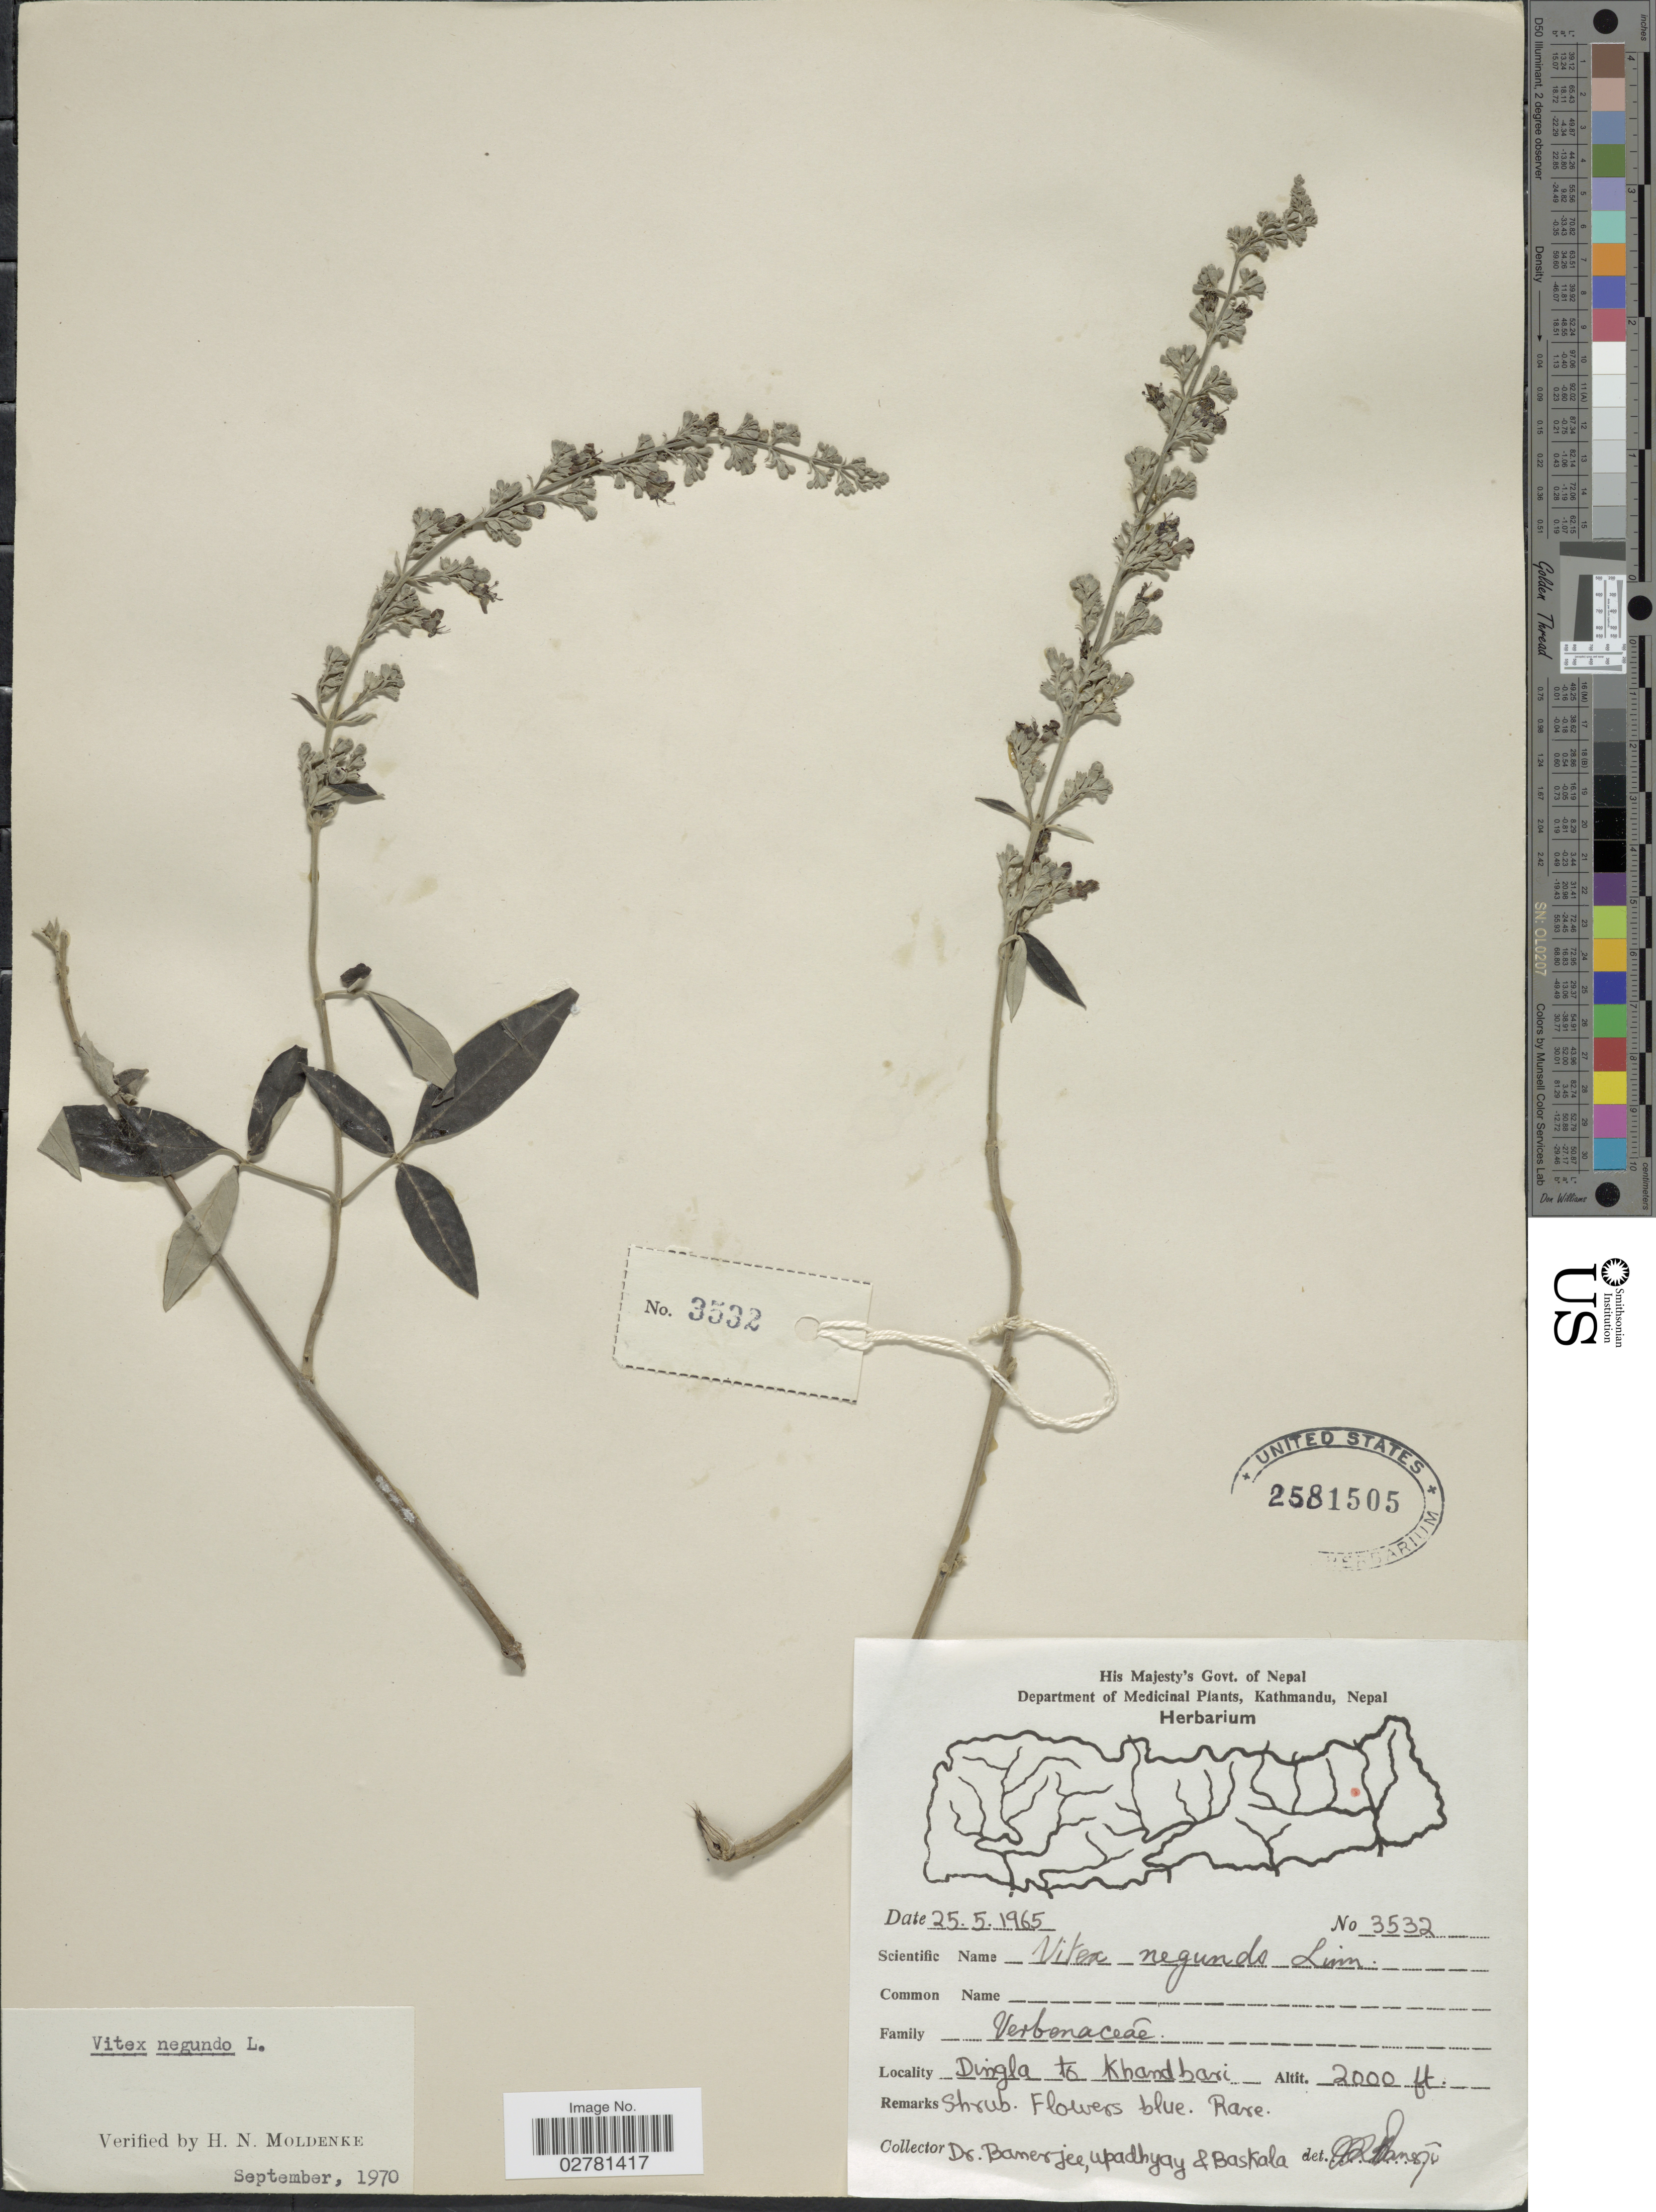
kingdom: Plantae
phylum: Tracheophyta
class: Magnoliopsida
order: Lamiales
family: Lamiaceae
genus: Vitex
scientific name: Vitex negundo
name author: L.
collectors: -. Banerjee, Upadhyay, -- & -. Baskala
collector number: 3532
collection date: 1965-05-25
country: Nepal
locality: Dingla to Khandbari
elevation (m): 610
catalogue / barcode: US 2581505